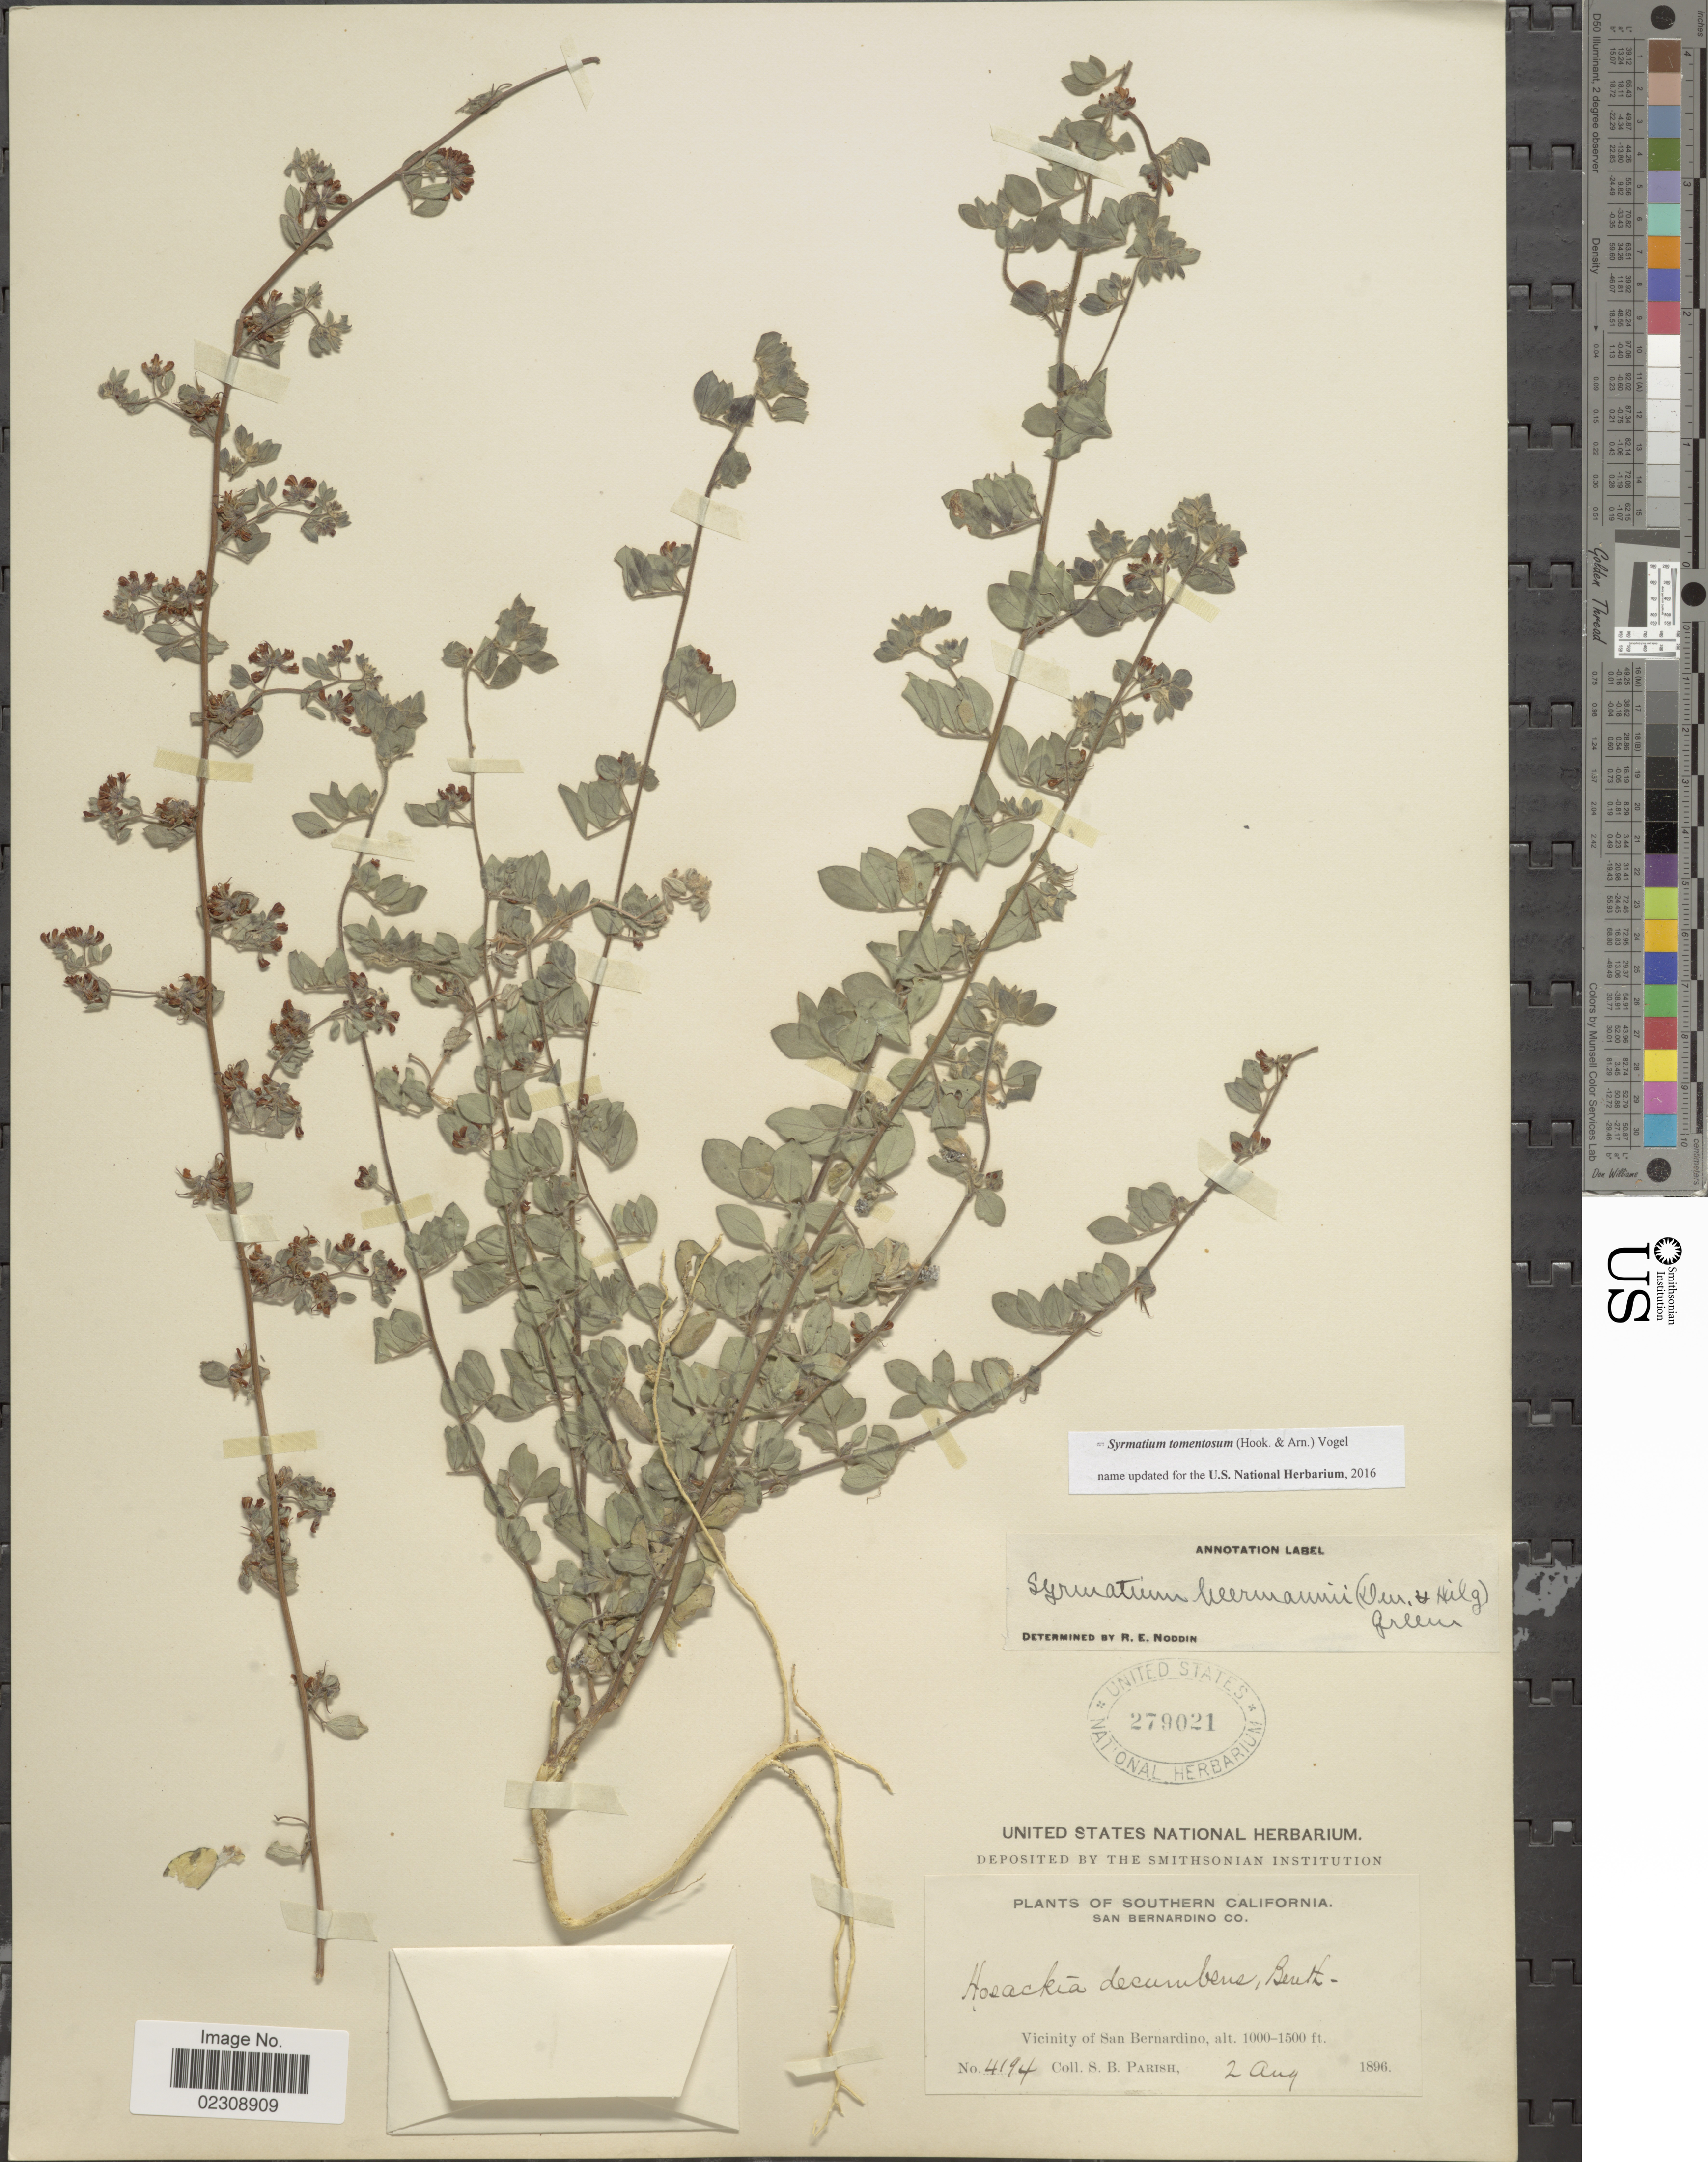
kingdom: Plantae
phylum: Tracheophyta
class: Magnoliopsida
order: Fabales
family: Fabaceae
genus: Syrmatium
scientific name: Syrmatium tomentosum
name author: (Hook. & Arn.) Vogel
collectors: S. B. Parish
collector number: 4194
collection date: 1896-08-02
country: United States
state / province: California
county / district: San Bernardino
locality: Southern California. San Bernardino Co. Vicinity of San Bernardino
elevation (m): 305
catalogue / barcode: US 279021